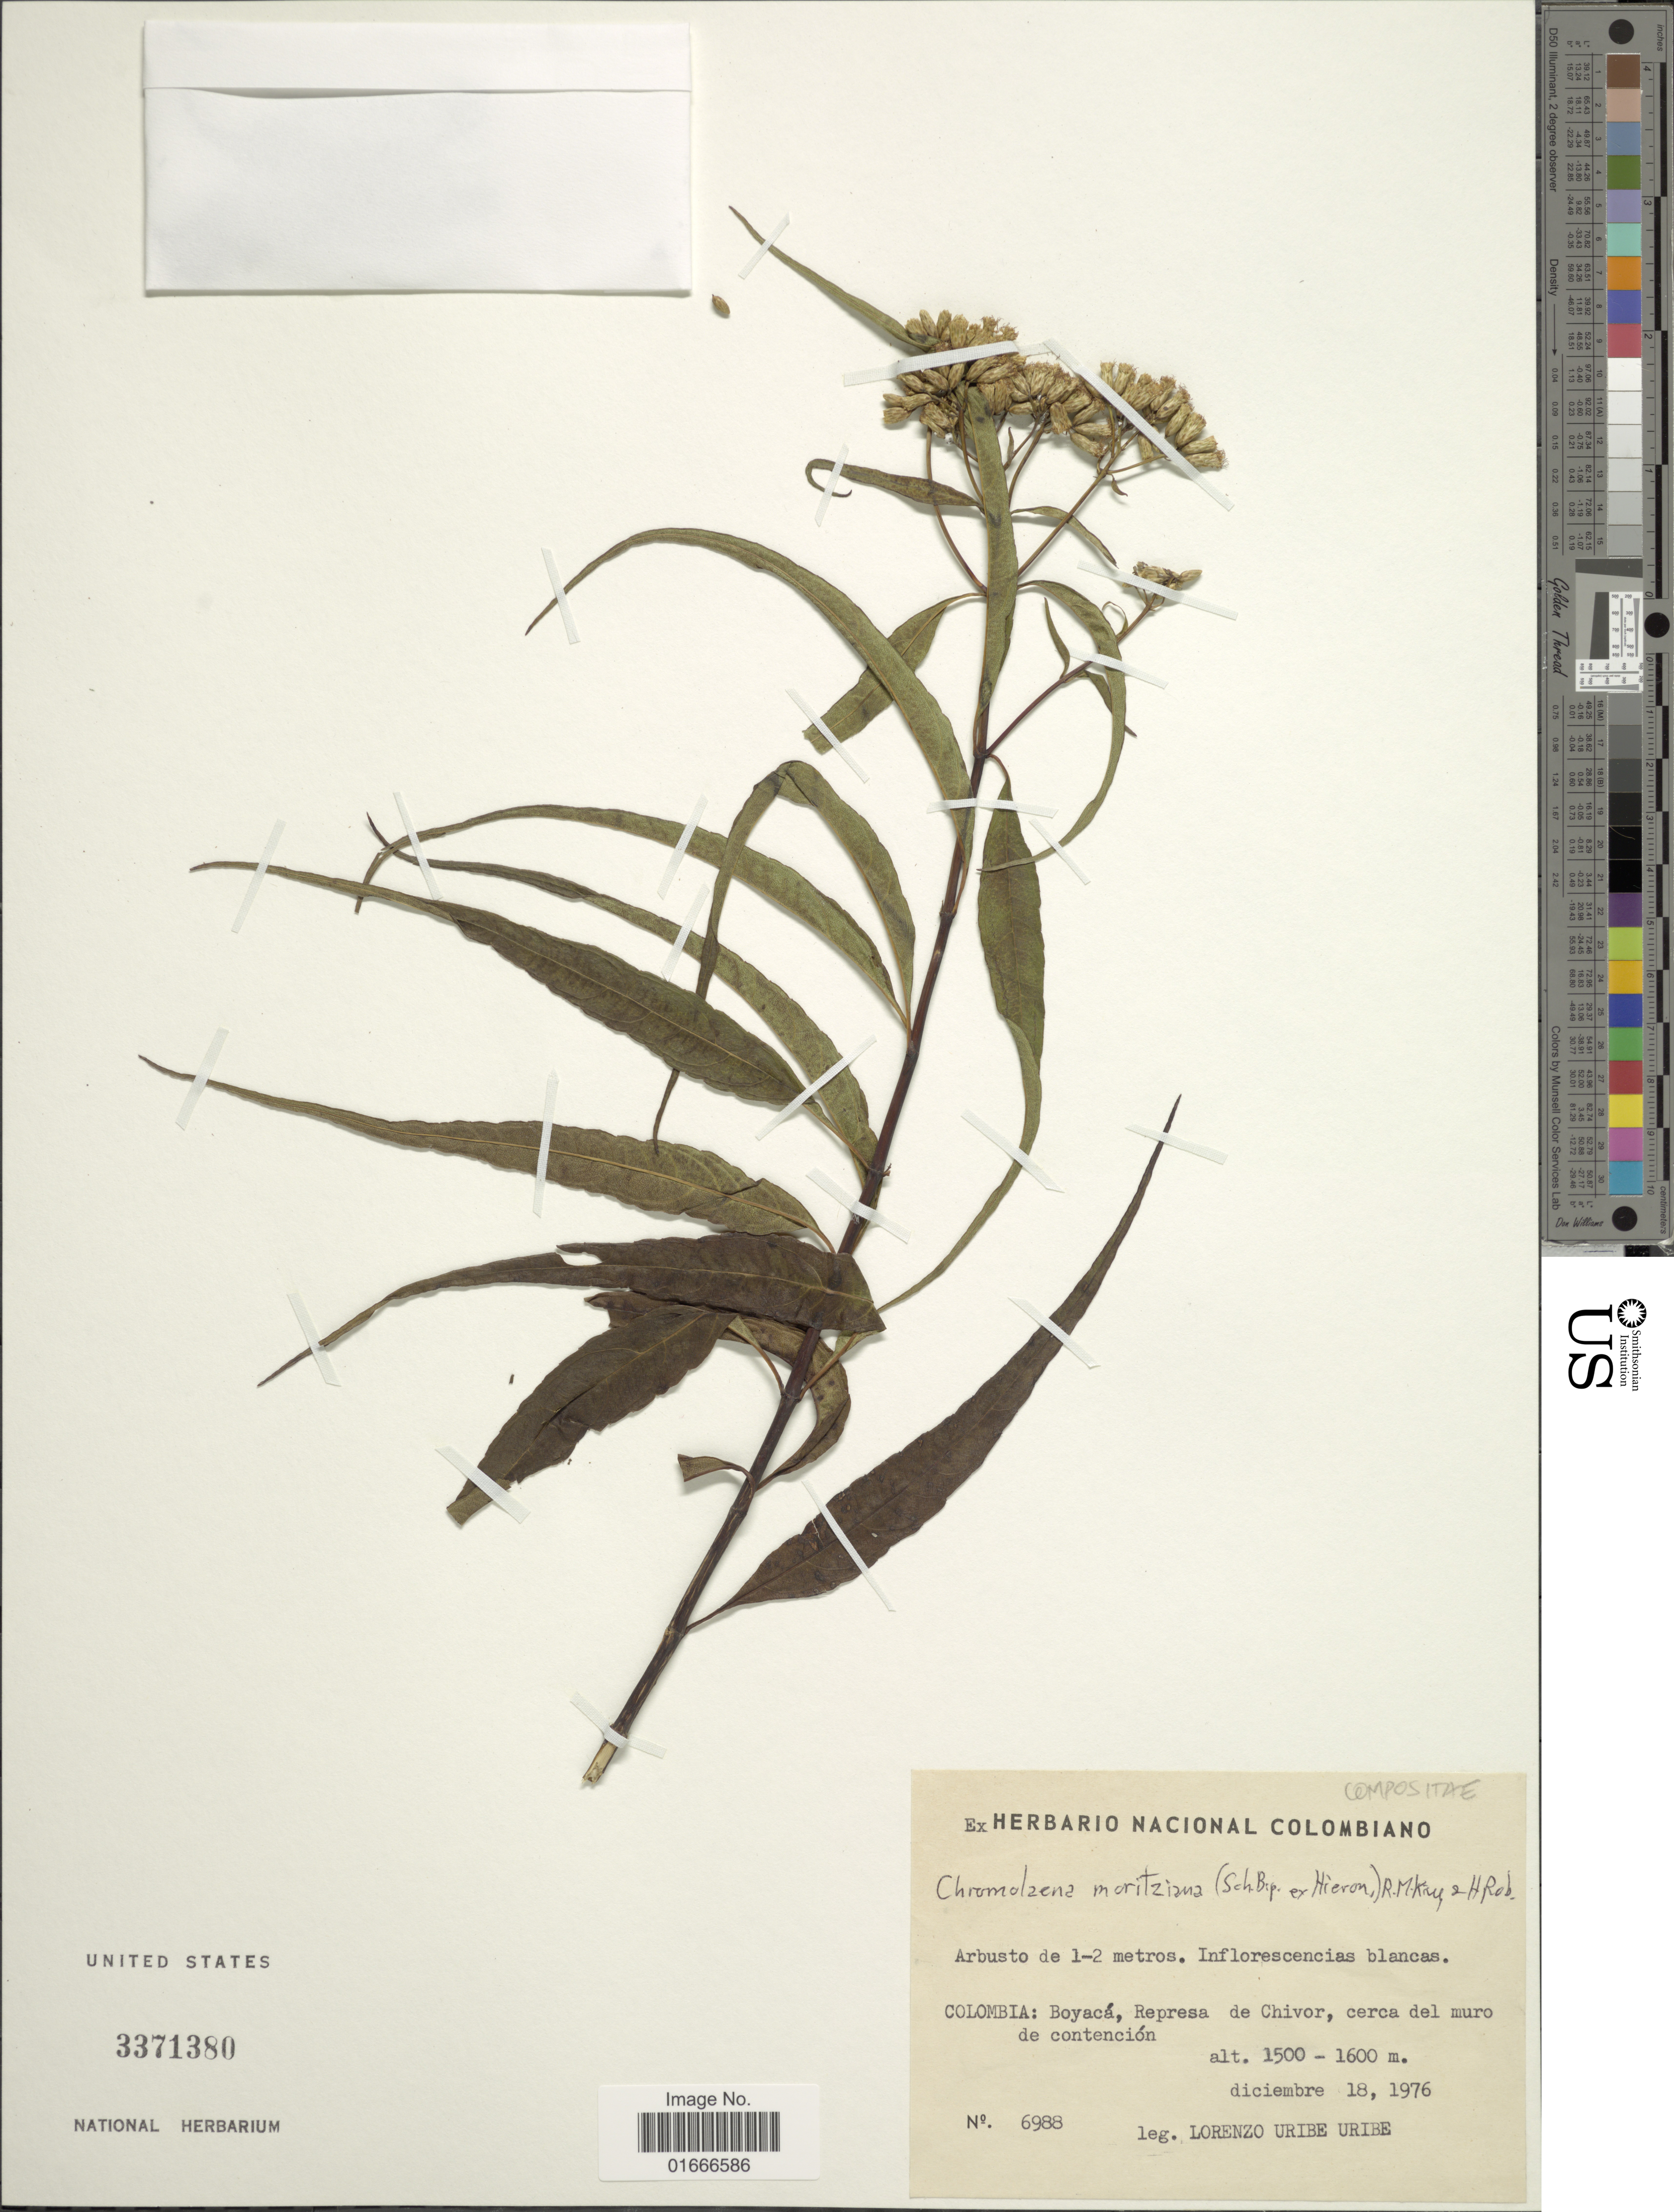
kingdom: Plantae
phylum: Tracheophyta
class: Magnoliopsida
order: Asterales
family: Asteraceae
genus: Chromolaena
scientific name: Chromolaena moritziana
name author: (Sch. Bip.) R.M. King & H. Rob.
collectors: L. Uribe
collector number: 6988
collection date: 1976-12-18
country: Colombia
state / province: Boyacá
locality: Represa de Chivor, cerca del muro de contencion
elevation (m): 1500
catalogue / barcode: US 3371380